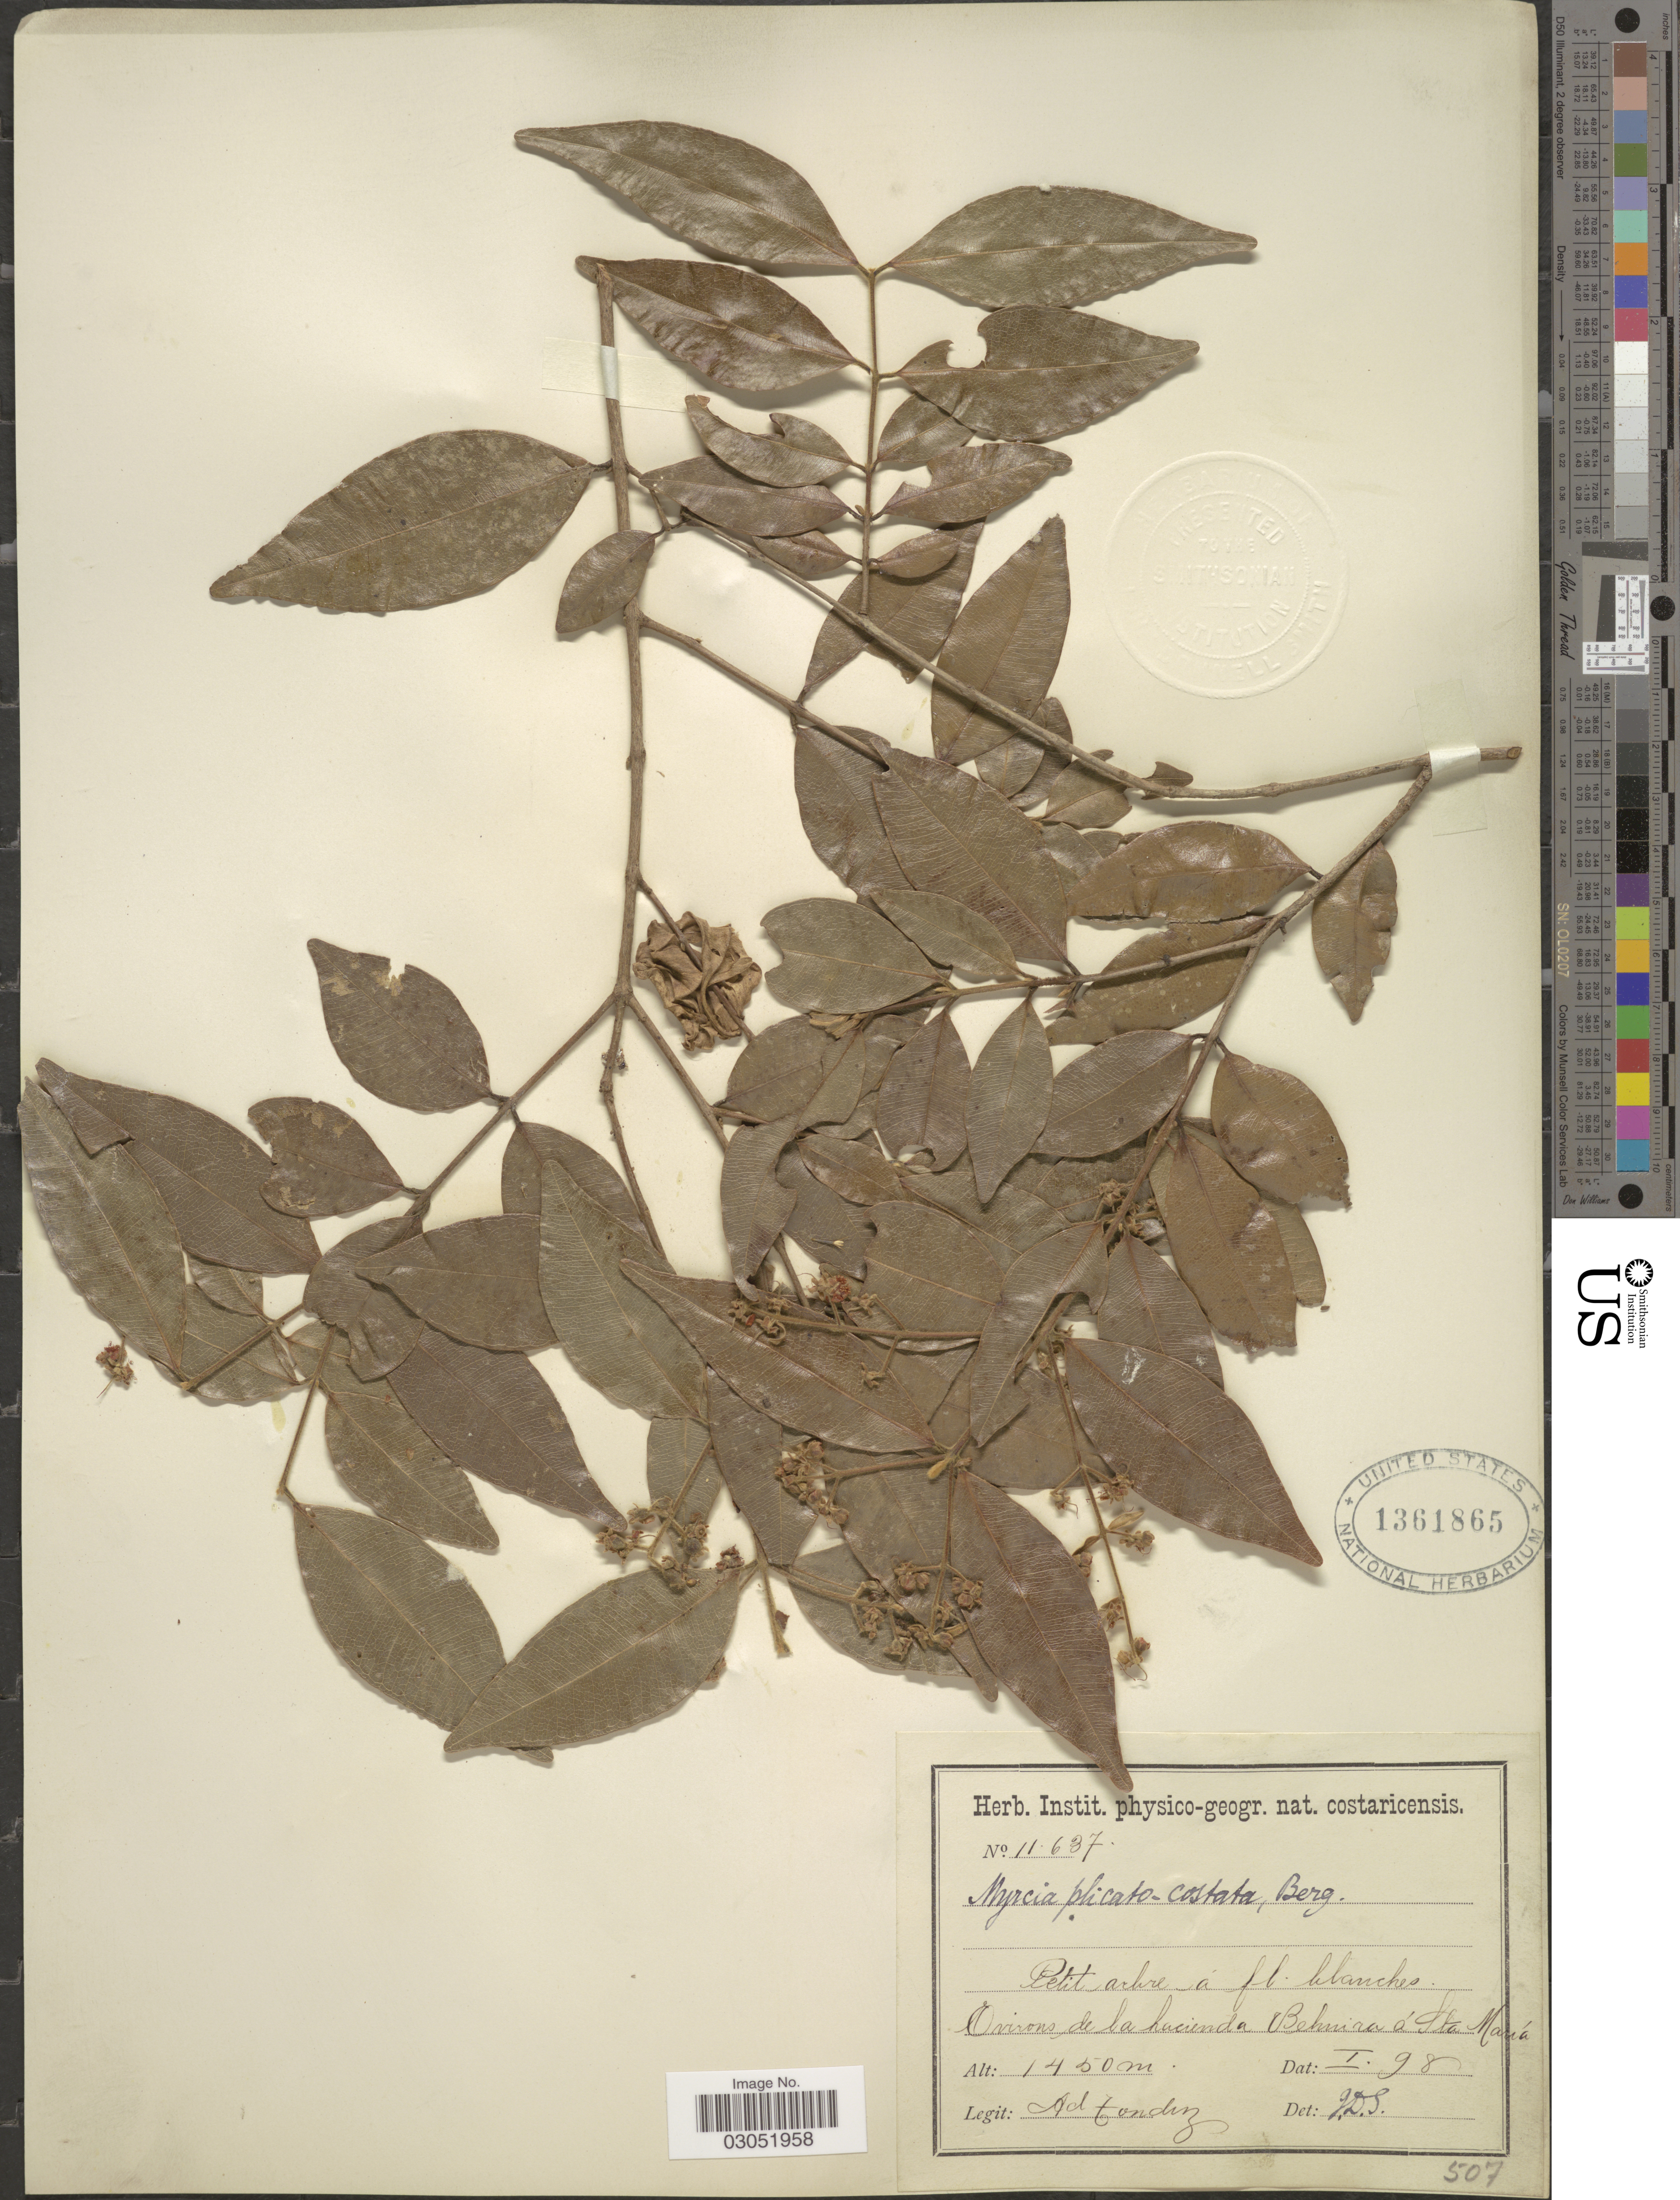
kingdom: Plantae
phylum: Tracheophyta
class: Magnoliopsida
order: Myrtales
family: Myrtaceae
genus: Myrcia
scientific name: Myrcia splendens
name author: (Sw.) DC.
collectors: A. Tonduz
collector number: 11637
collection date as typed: Transcribed d/m/y: /1/98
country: Costa Rica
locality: Environs de la hacienda Behuira á Sta María.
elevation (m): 1450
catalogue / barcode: US 1361865